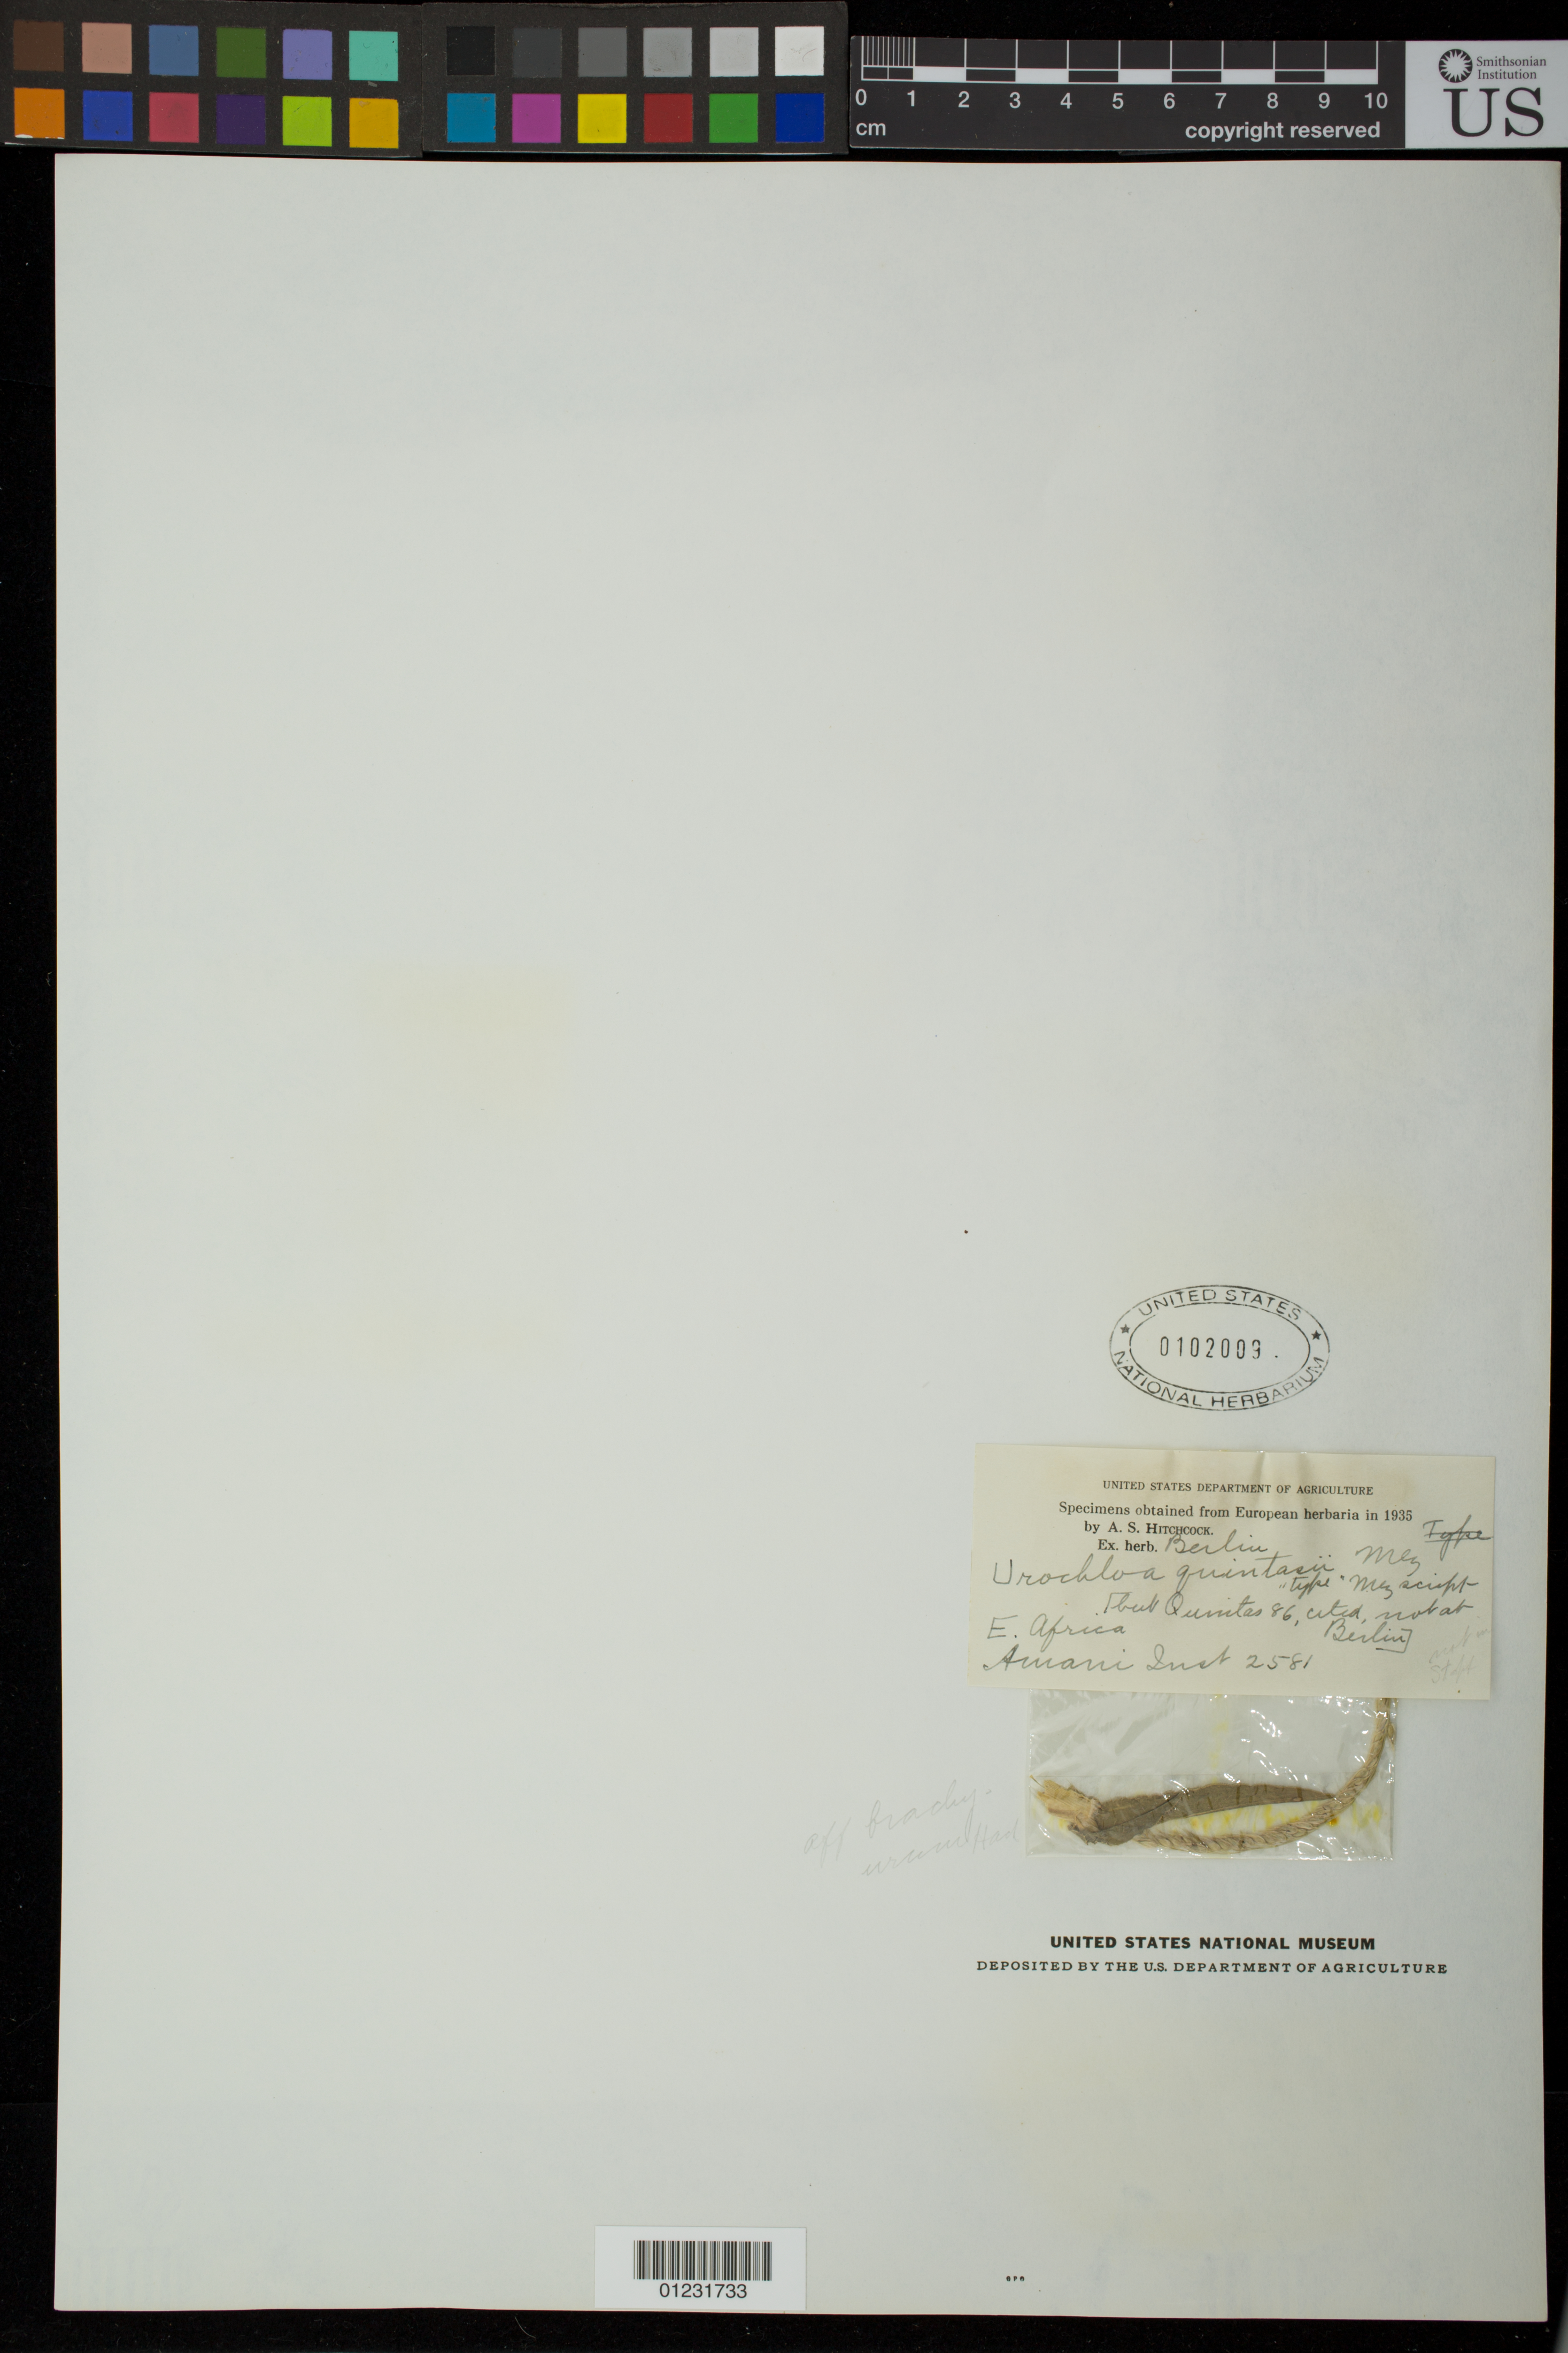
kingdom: Plantae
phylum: Tracheophyta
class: Liliopsida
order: Poales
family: Poaceae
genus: Urochloa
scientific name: Urochloa quintasii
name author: Mez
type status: Syntype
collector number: Amani Inst. 2581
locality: East Africa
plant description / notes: Fragmentary material of type specimen ex herb. Berlin.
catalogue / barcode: US 102009